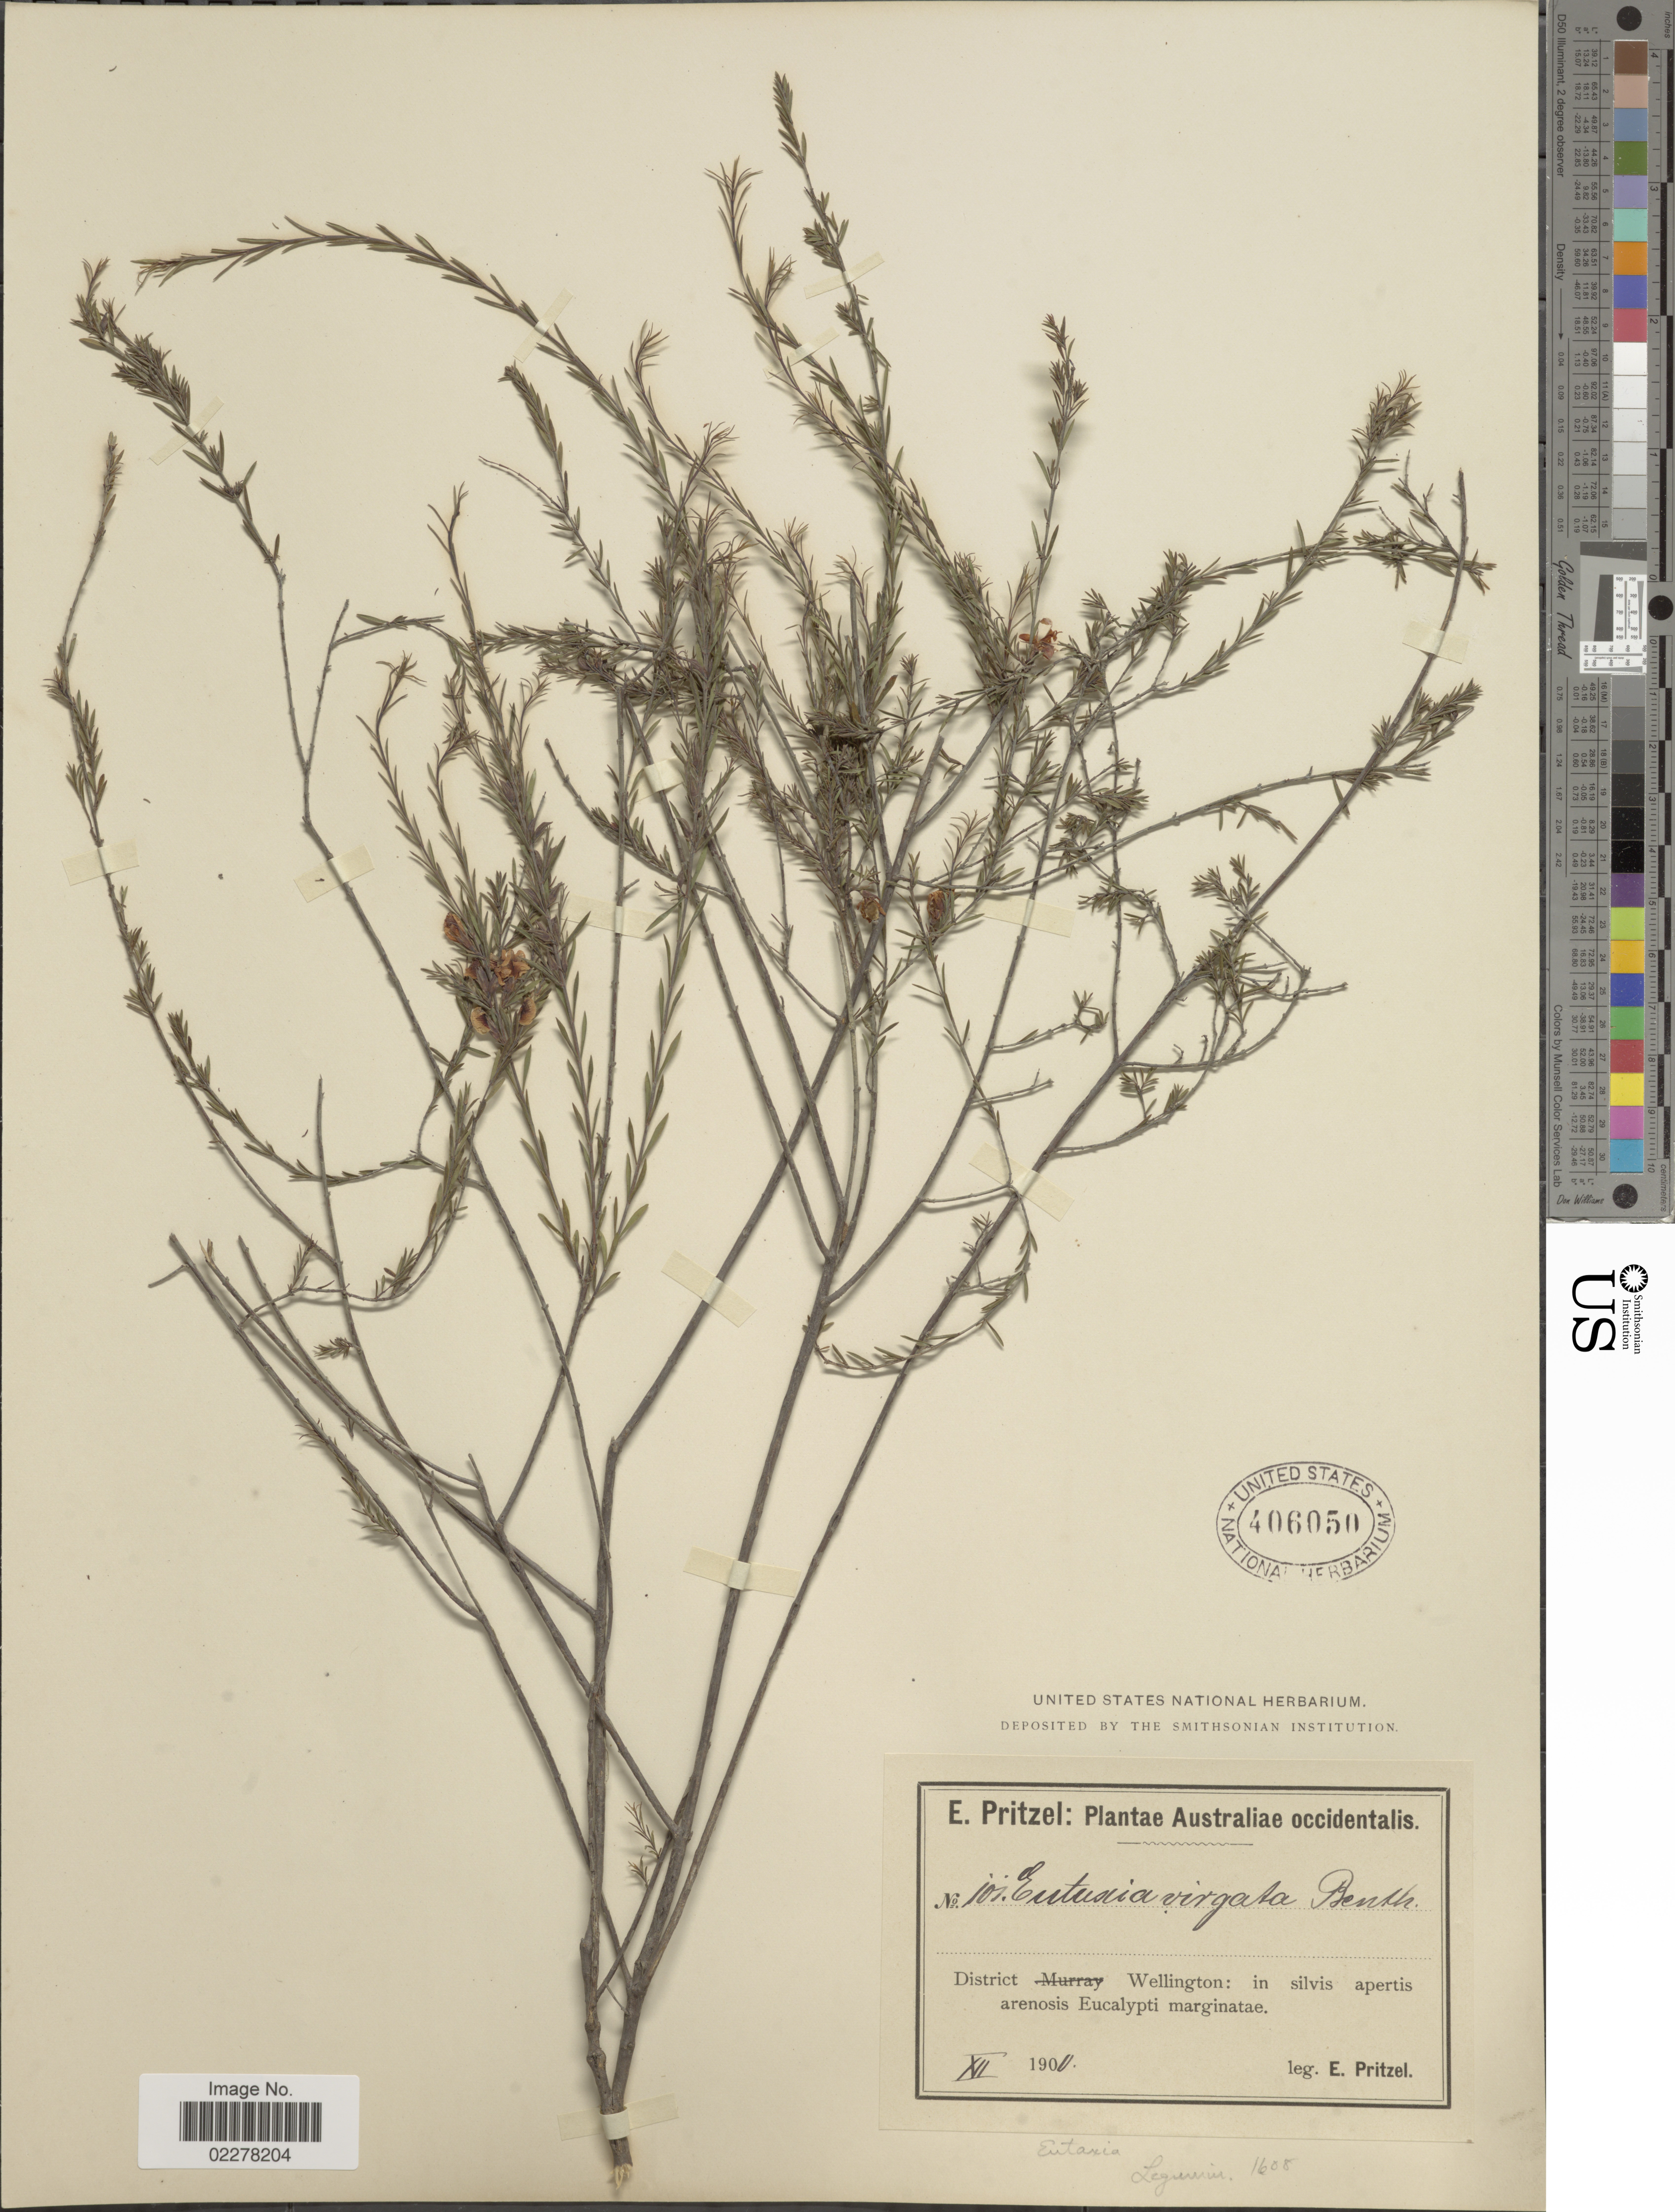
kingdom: Plantae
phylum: Tracheophyta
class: Magnoliopsida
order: Fabales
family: Fabaceae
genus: Eutaxia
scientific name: Eutaxia virgata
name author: Benth.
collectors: E. G. Pritzel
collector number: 101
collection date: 1900-07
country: Australia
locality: Australiae occidentalis. District Wellington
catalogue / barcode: US 406050